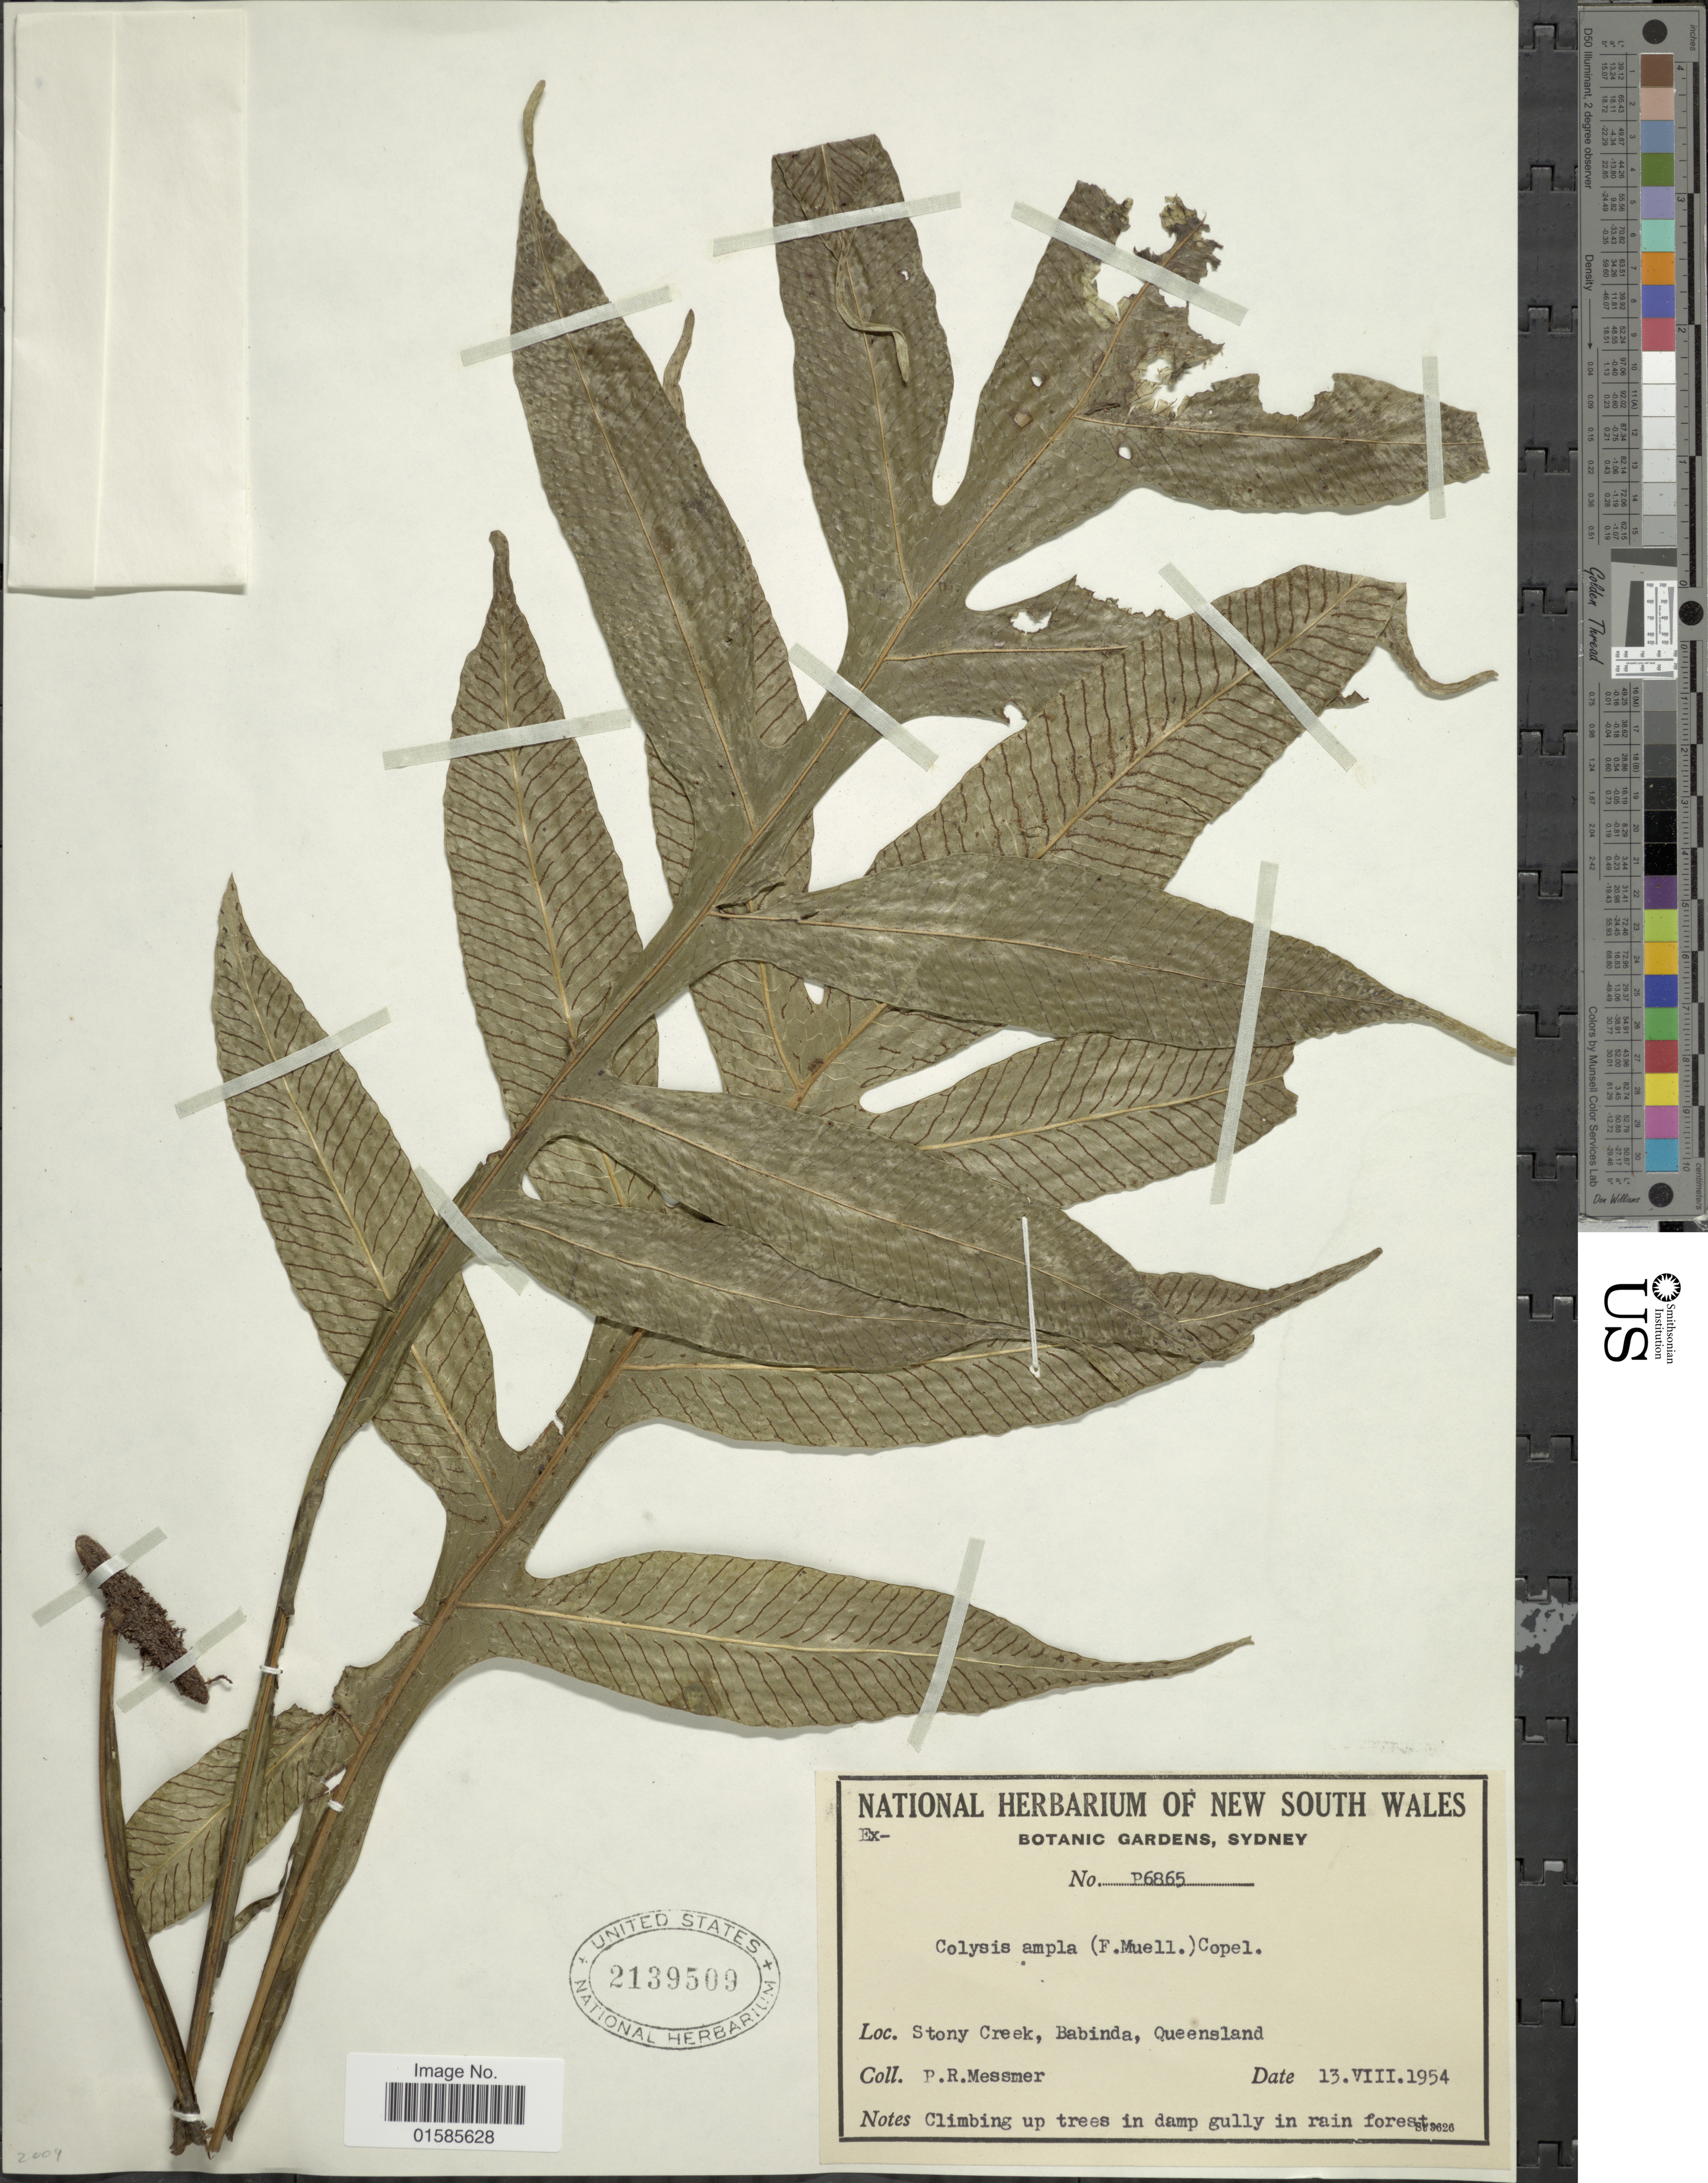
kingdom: Plantae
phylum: Tracheophyta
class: Polypodiopsida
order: Polypodiales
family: Polypodiaceae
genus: Leptochilus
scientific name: Leptochilus amplus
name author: (F. Muell. ex Benth.)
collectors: P. Messmer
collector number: P6865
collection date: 1954-08-13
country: Australia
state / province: Queensland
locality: Stony Creek, Babinda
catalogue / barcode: US 2139509